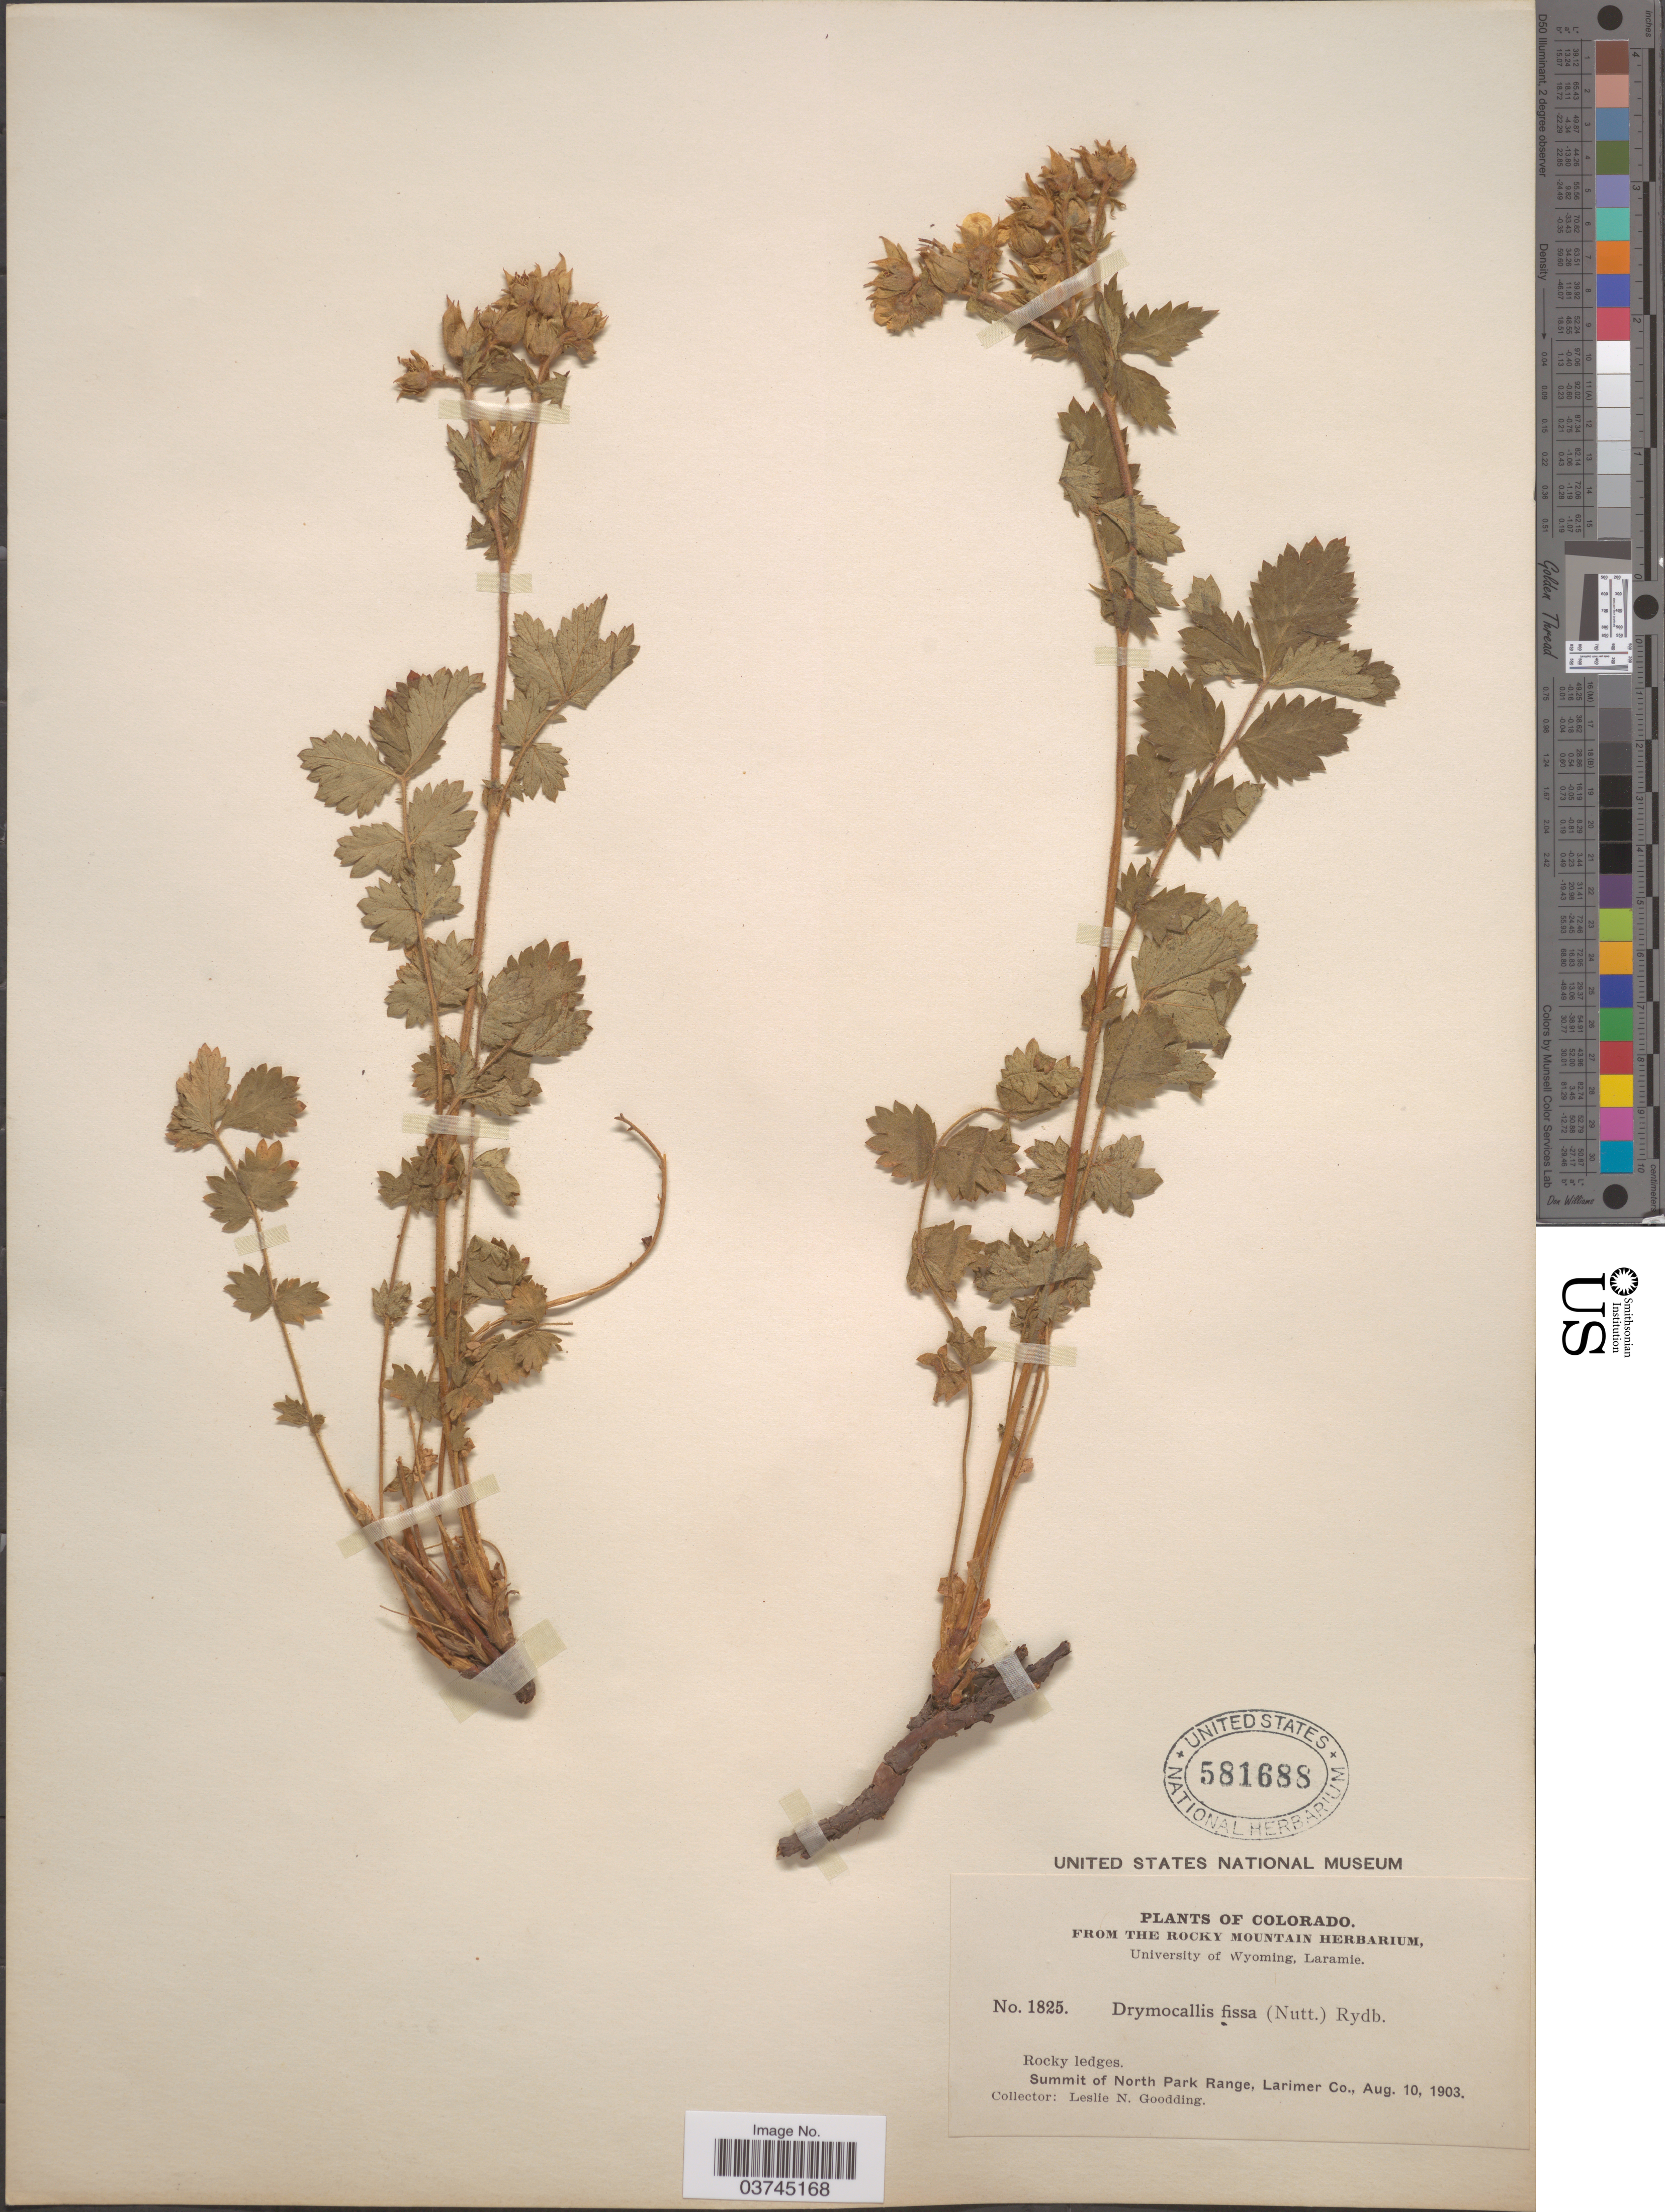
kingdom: Plantae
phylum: Tracheophyta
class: Magnoliopsida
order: Rosales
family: Rosaceae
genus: Drymocallis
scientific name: Drymocallis fissa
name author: (Nutt.) Rydb.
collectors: L. N. Goodding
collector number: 1825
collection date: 1903-08-10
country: United States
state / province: Colorado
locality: Summit of North Park Range, Larimer Co.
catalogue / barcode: US 581688